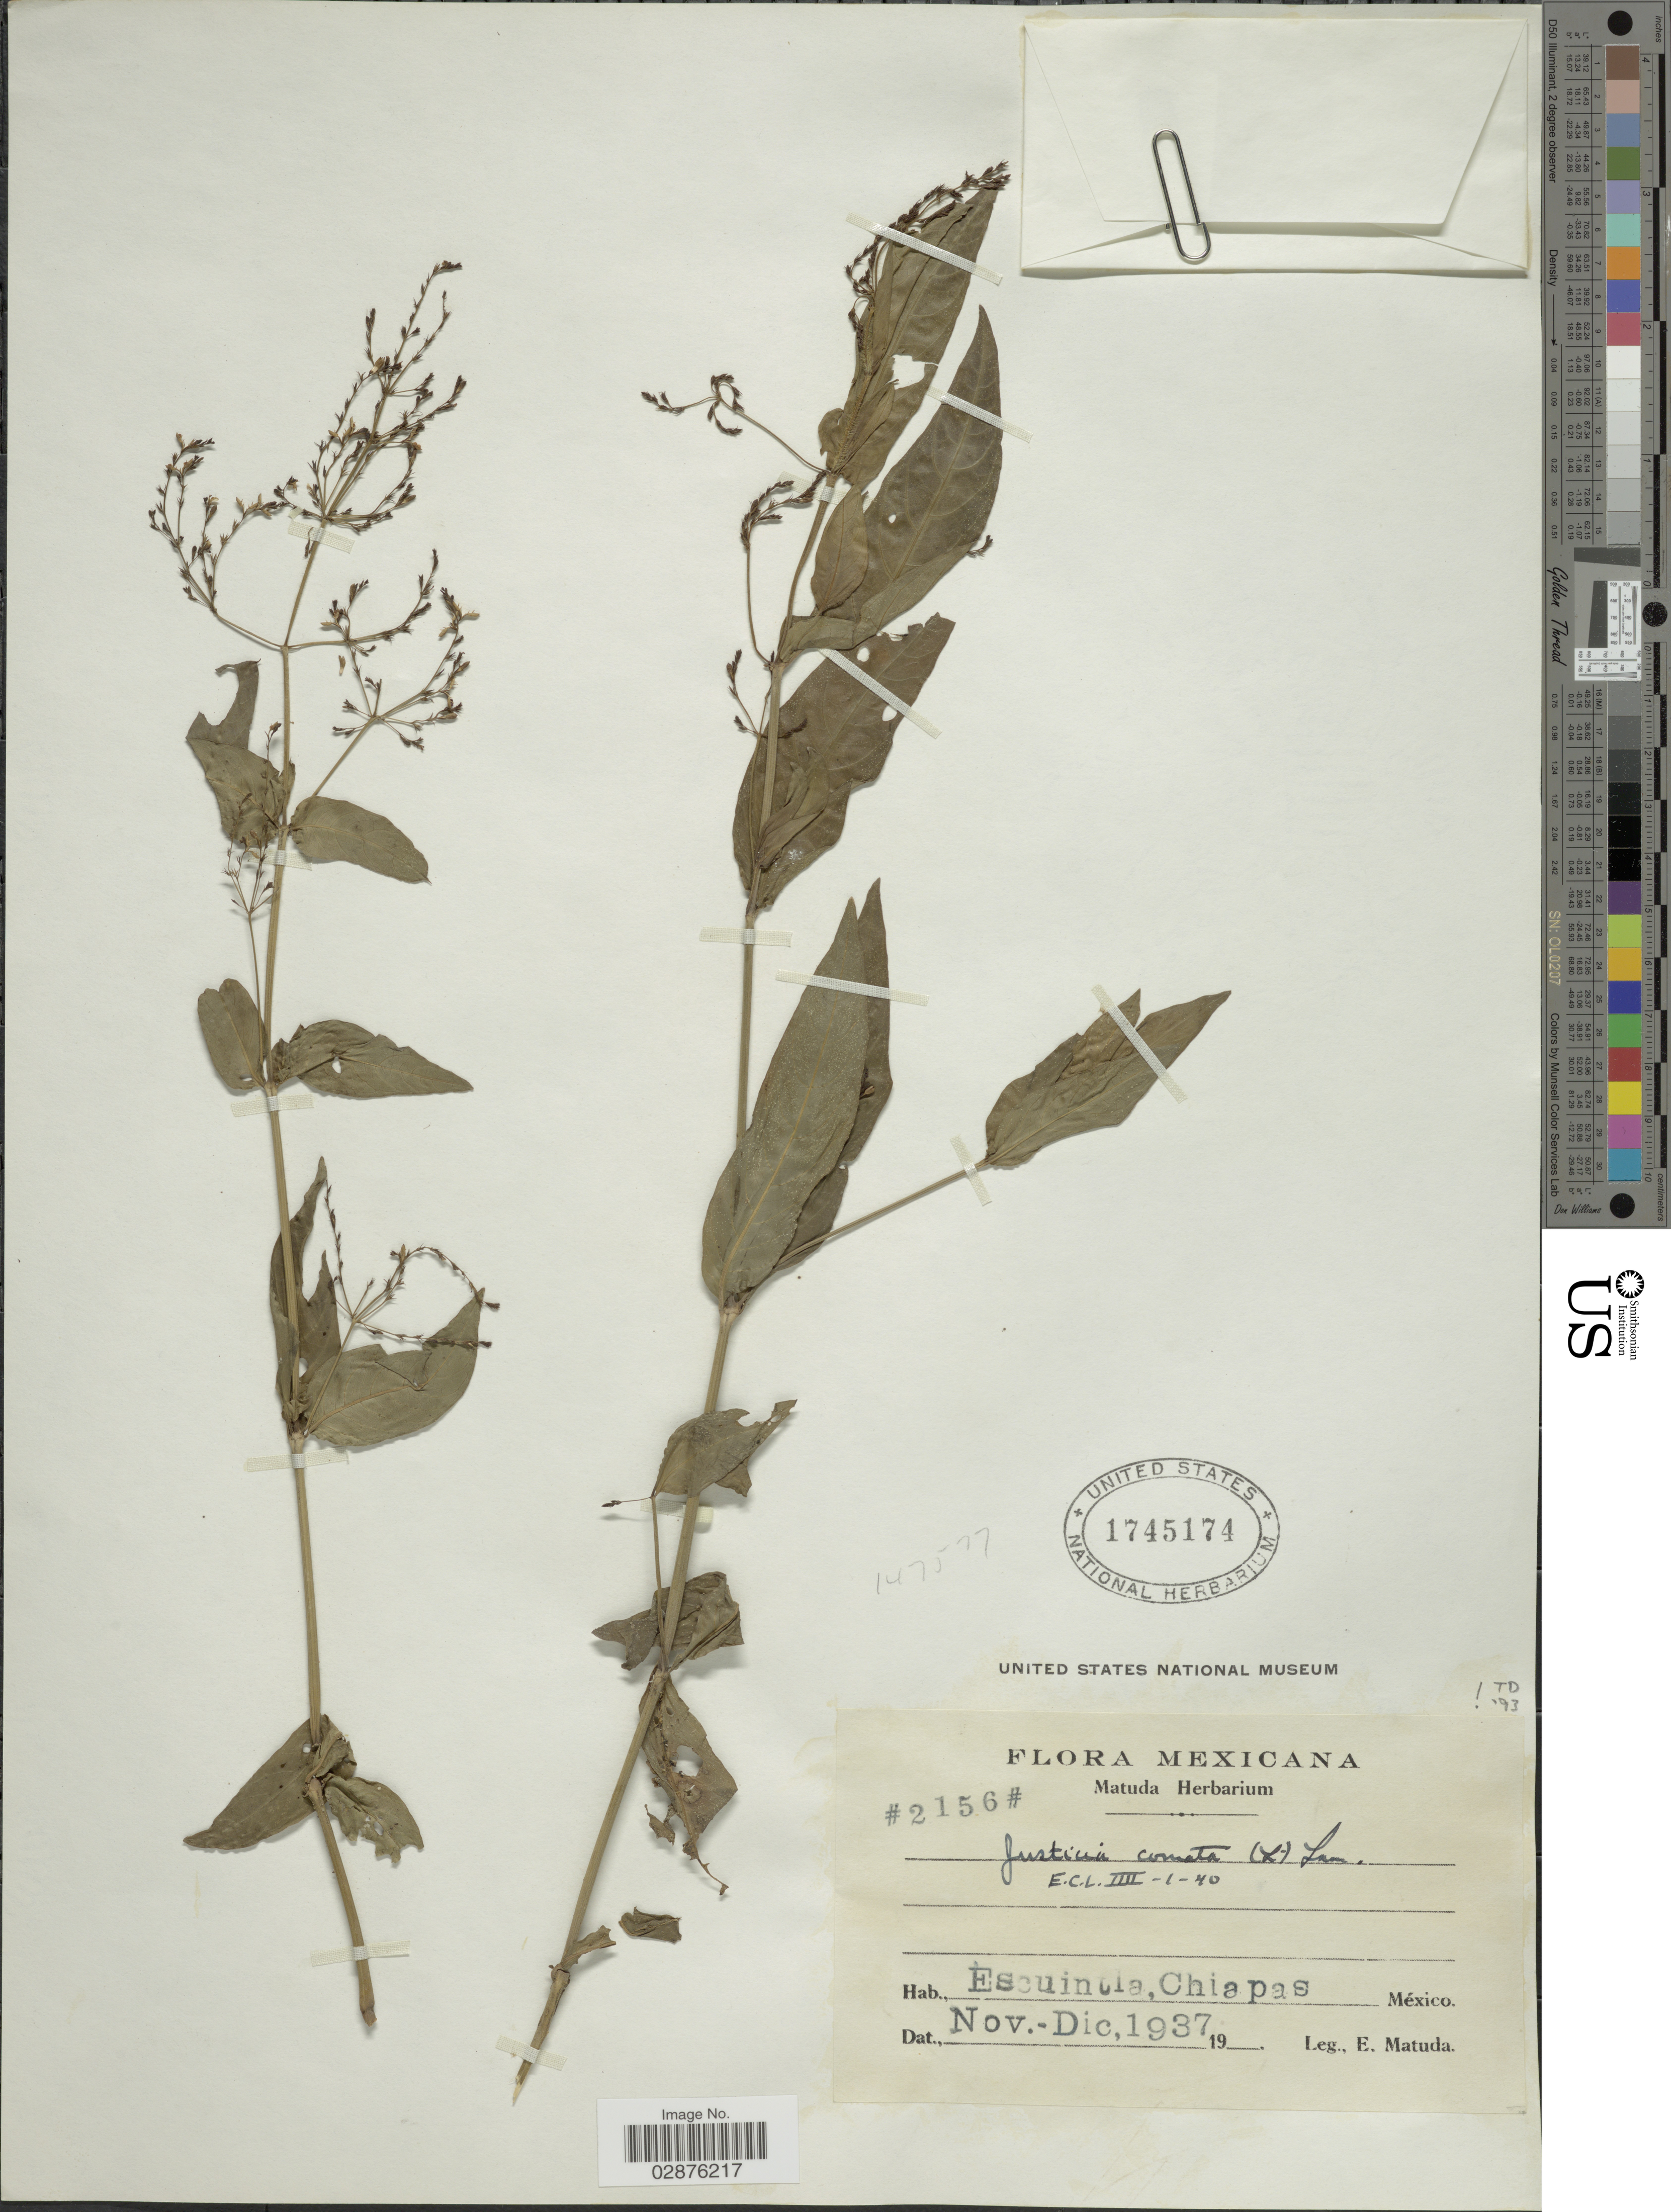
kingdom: Plantae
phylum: Tracheophyta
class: Magnoliopsida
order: Lamiales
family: Acanthaceae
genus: Justicia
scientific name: Justicia comata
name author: (L.) Lam.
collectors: E. Matuda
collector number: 2156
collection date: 1937-11/1937-12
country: Mexico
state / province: Chiapas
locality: Escuintla.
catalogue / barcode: US 1745174